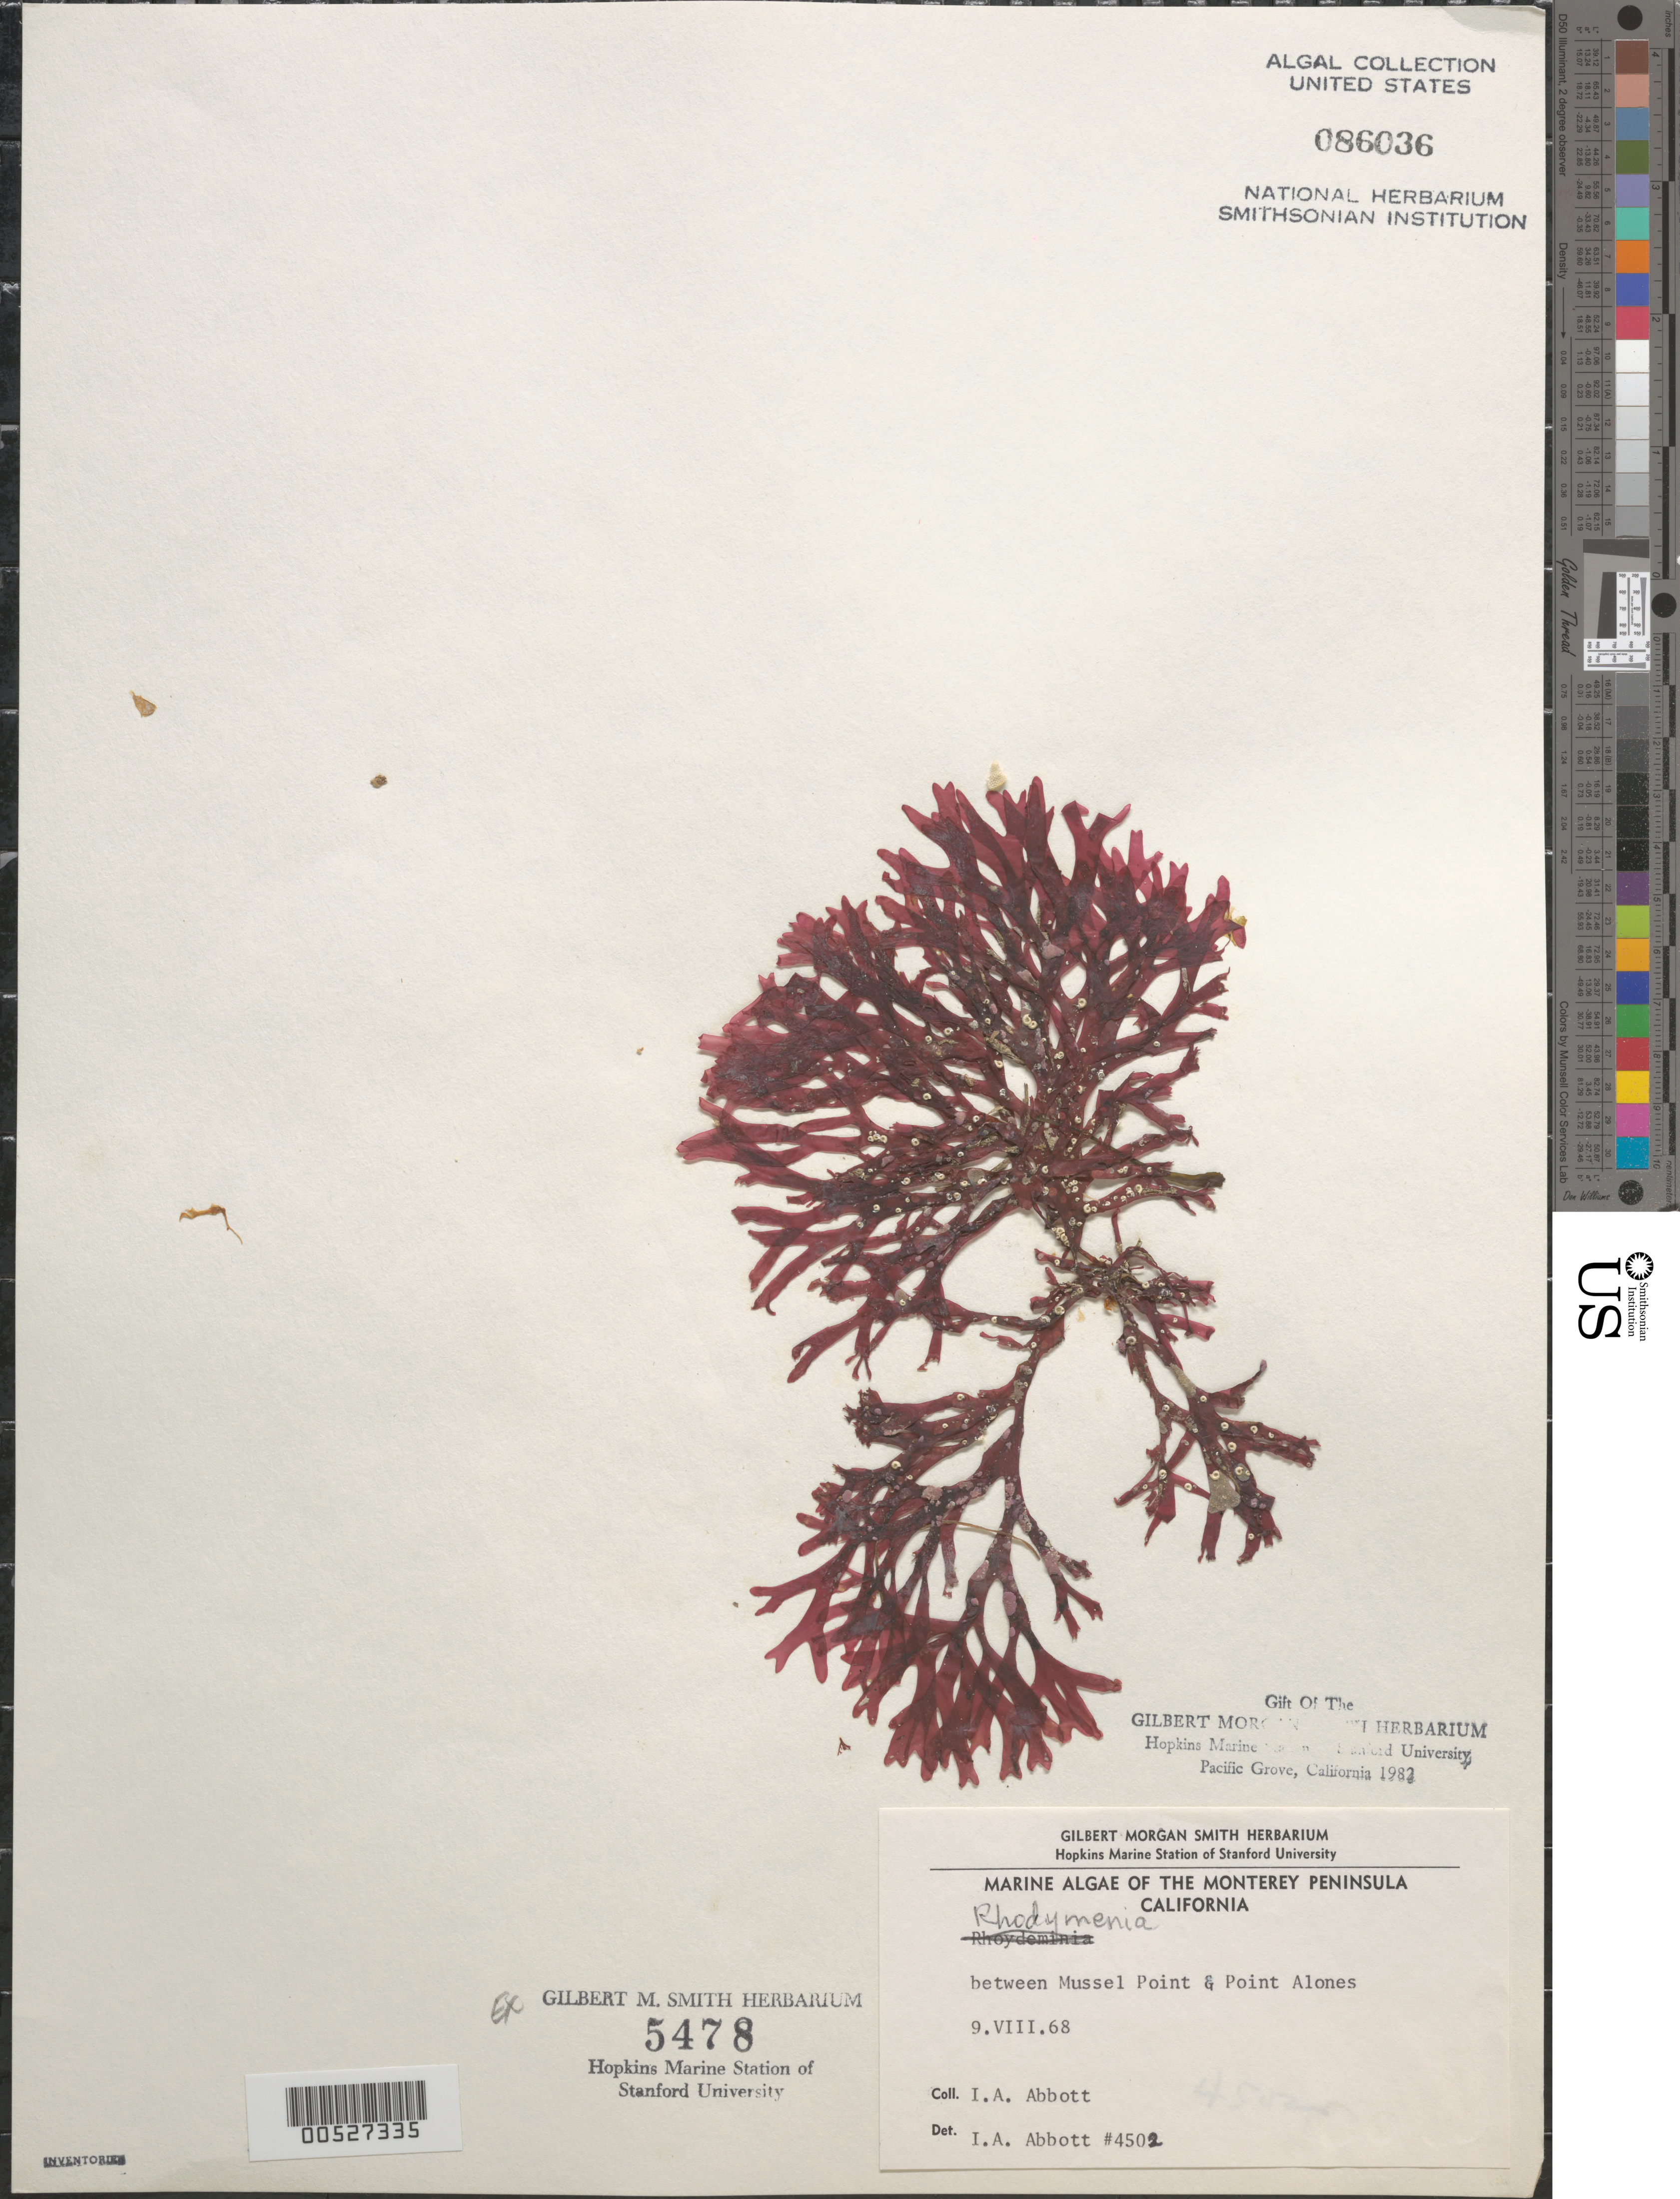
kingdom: Plantae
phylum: Rhodophyta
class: Florideophyceae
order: Rhodymeniales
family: Rhodymeniaceae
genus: Rhodymenia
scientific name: Rhodymenia sp.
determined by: Abbott, Isabella A.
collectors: I. A. Abbott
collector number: IAA 4502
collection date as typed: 09 Aug 1968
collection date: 1968-08-09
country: United States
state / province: California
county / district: Monterey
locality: Between Mussel Point and Point Alones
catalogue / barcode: US 86036